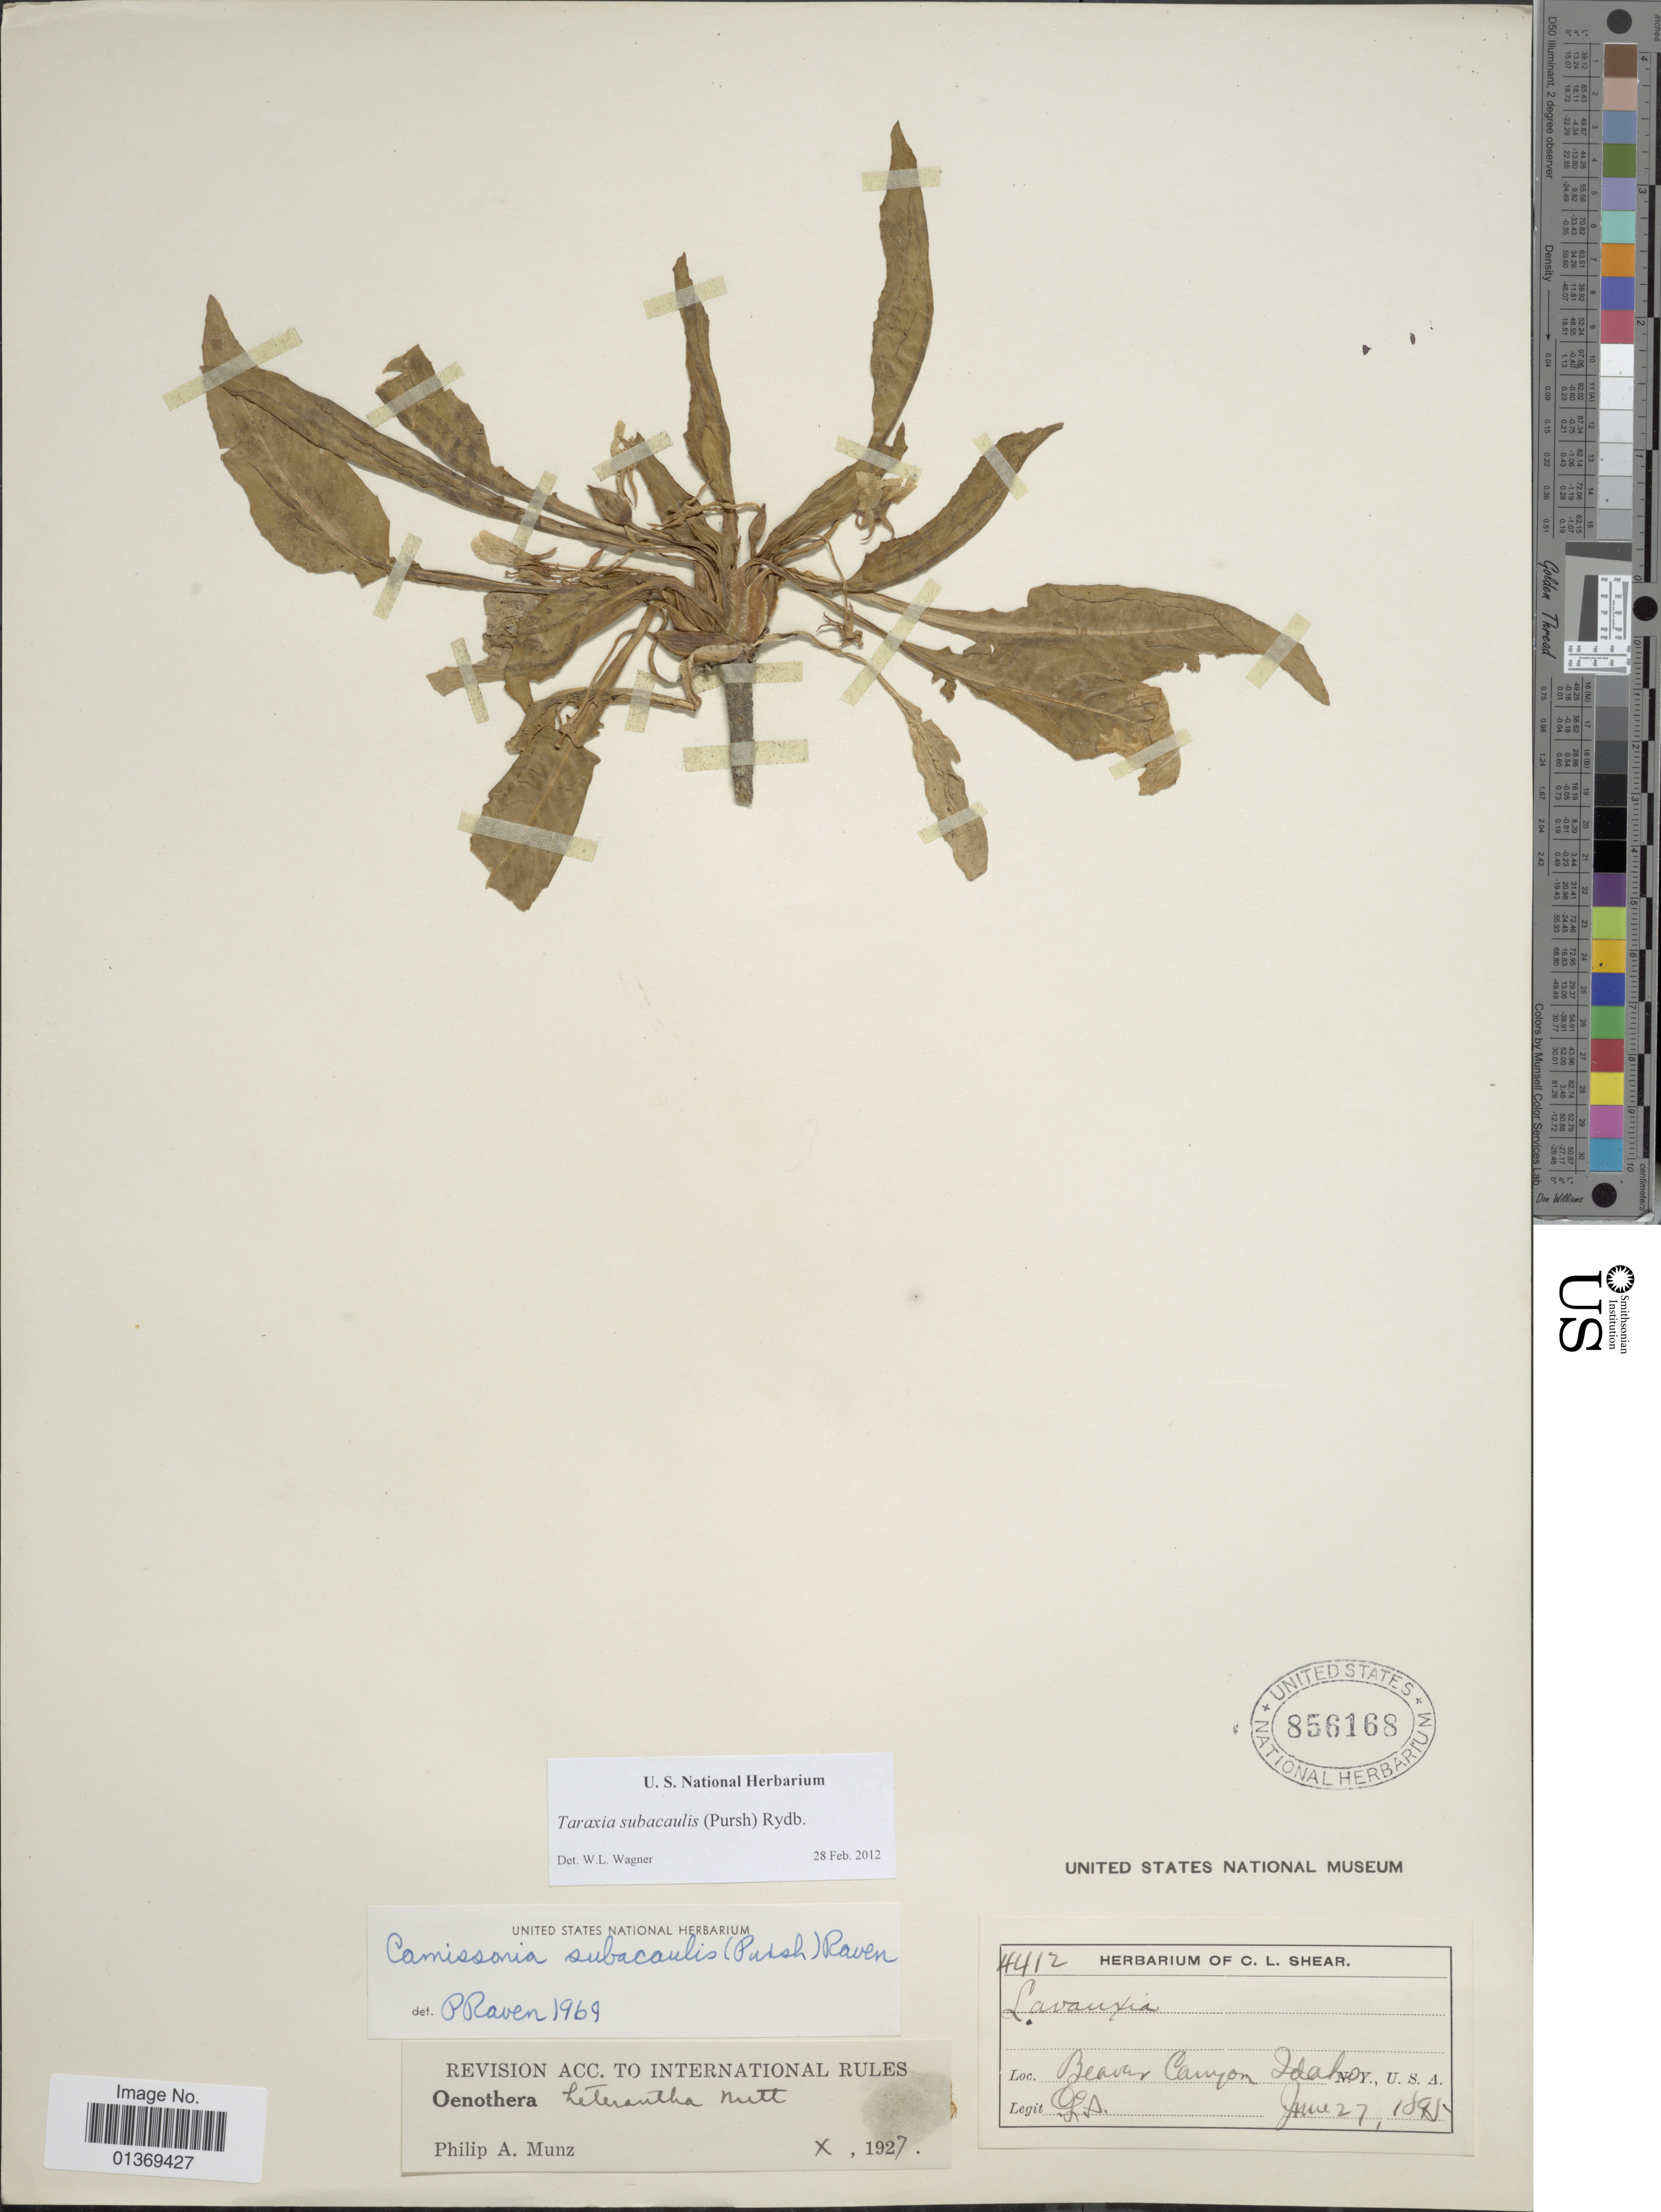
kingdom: Plantae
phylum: Tracheophyta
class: Magnoliopsida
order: Myrtales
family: Onagraceae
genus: Taraxia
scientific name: Taraxia subacaulis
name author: (Pursh) Rydb.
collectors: C. L. Shear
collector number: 4412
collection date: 1895-06-27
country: United States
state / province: Idaho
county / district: Nez Perce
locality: Beaver Canyon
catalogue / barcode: US 856168